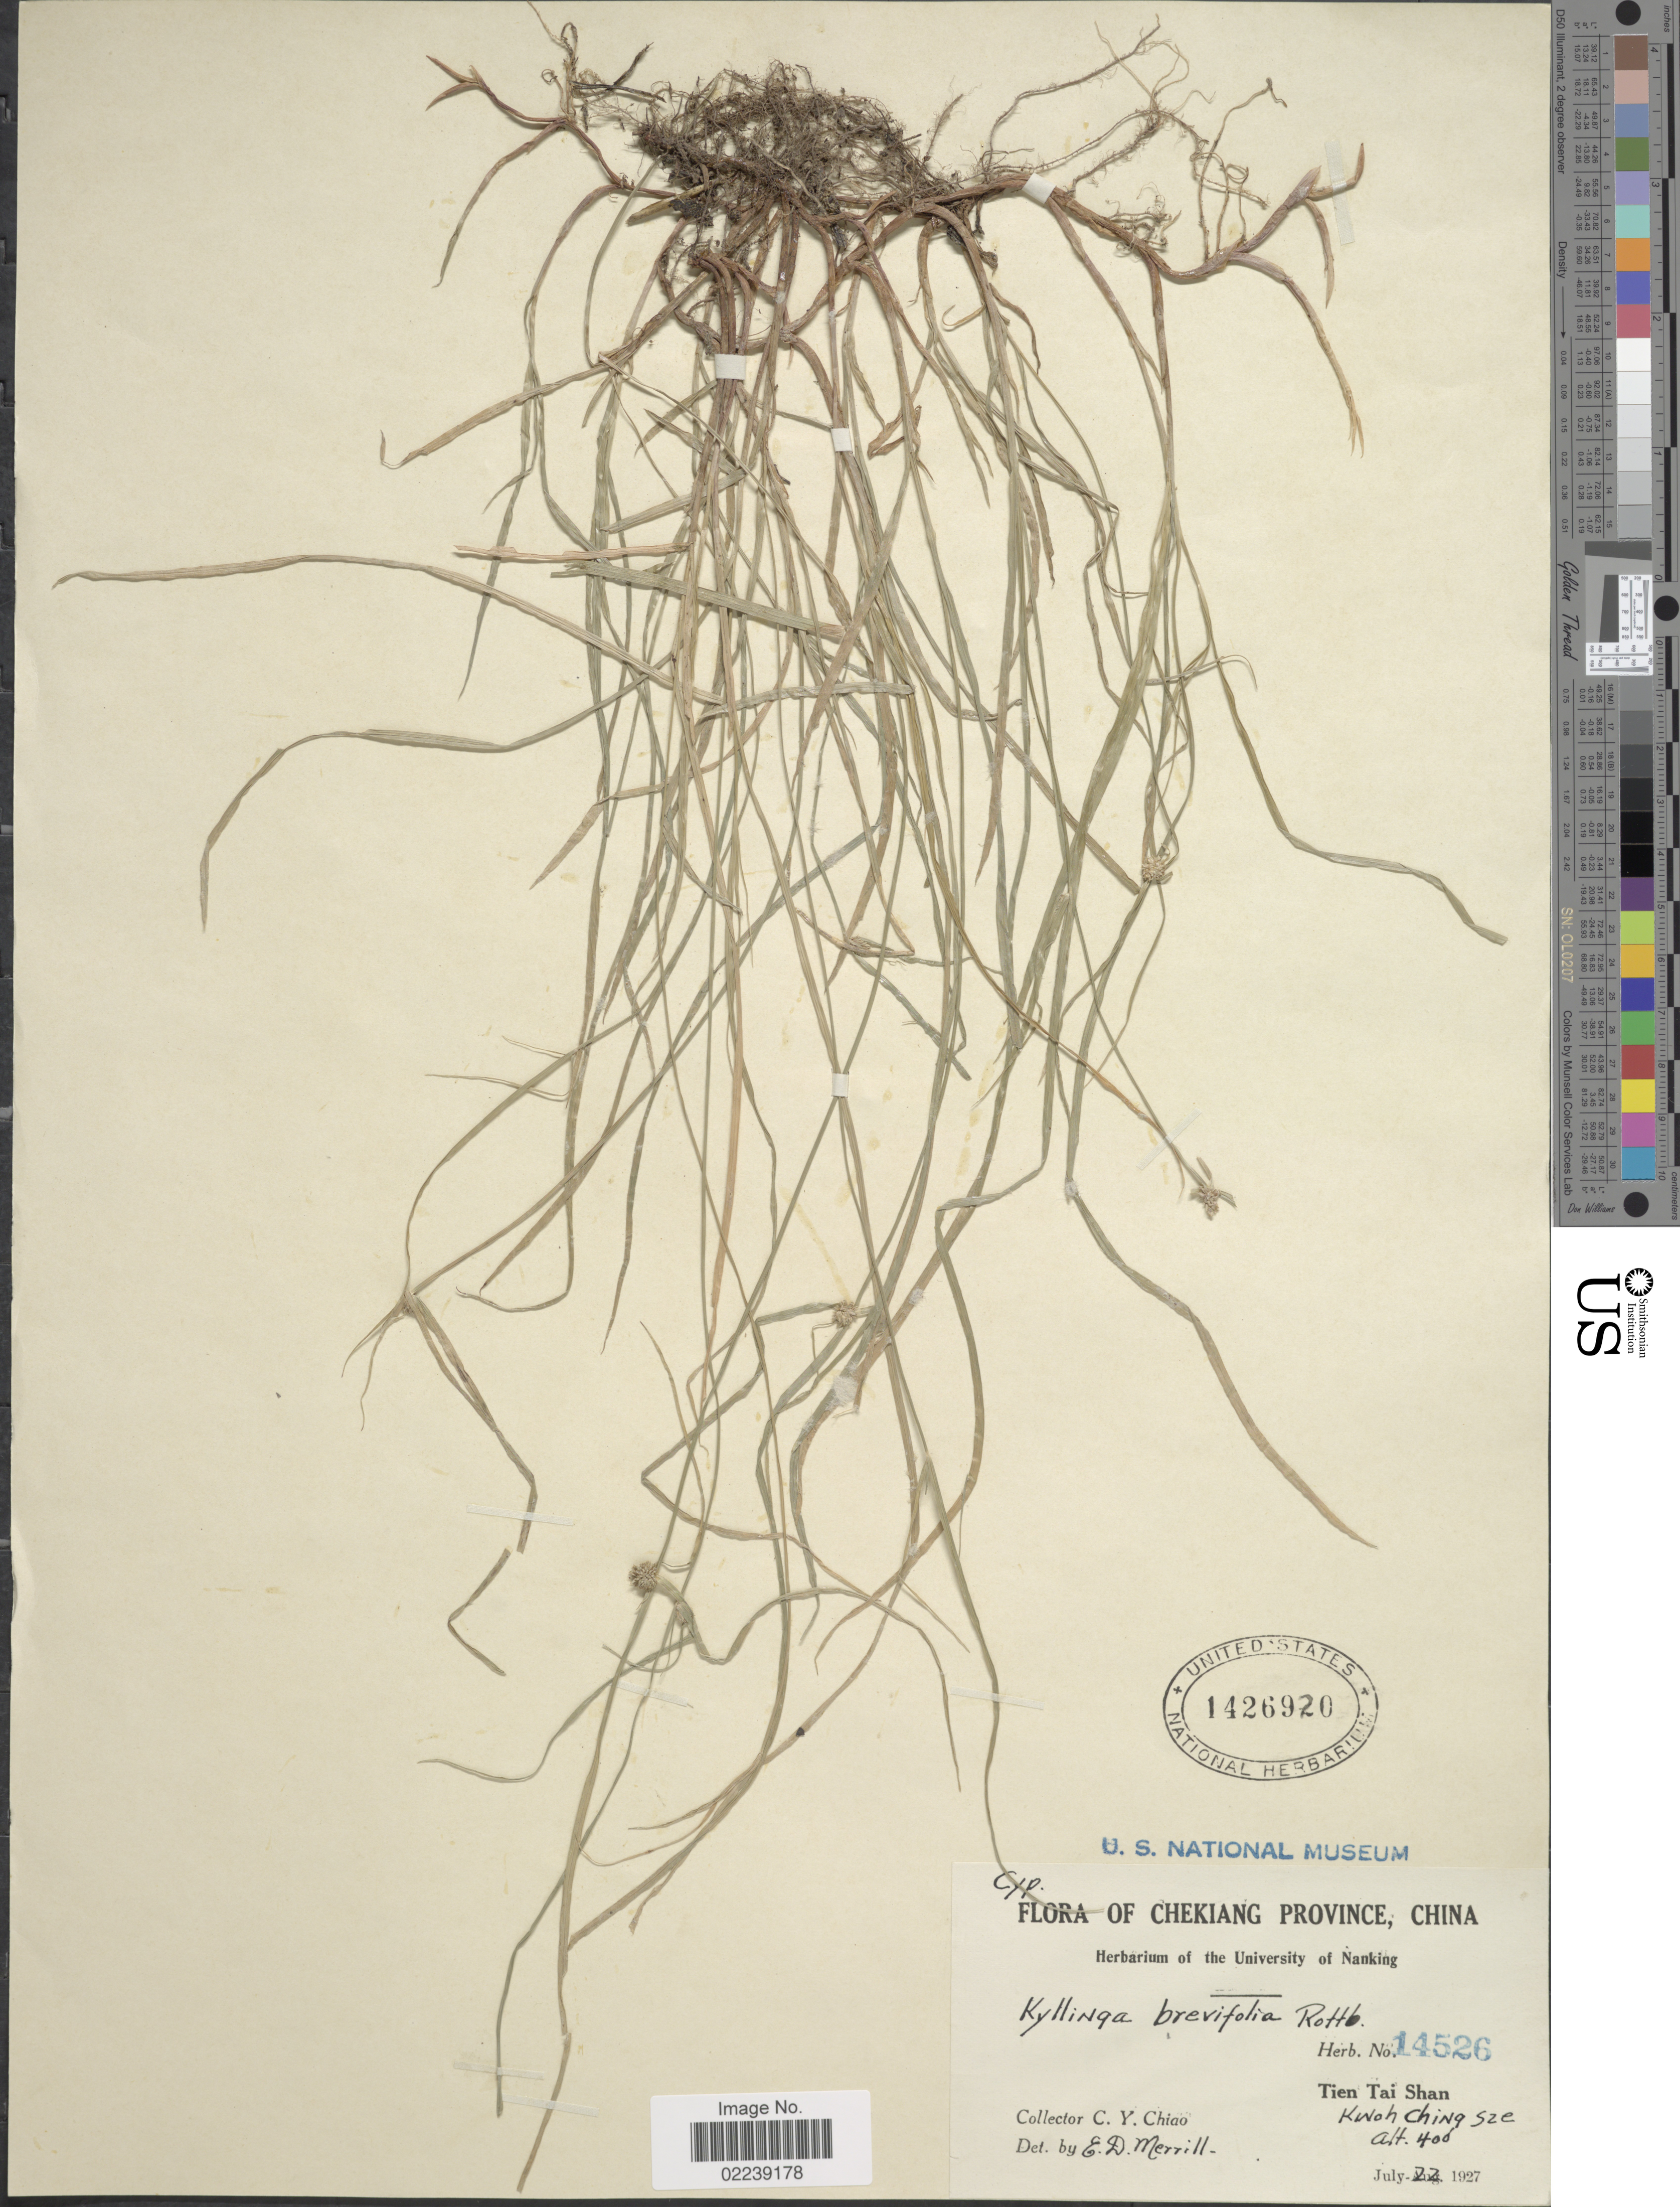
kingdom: Plantae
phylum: Tracheophyta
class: Liliopsida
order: Poales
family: Cyperaceae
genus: Cyperus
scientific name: Cyperus brevifolius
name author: (Rottb.) Hassk.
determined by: Strong, M. T., (US), Smithsonian Institution - National Museum of Natural History (UNITED STATES)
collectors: C. Y. Chiao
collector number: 14526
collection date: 1927-07-22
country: China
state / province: Zhejiang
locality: Chekiang Province. Tien Tai Shan, Kwoh Ching Sze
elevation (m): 122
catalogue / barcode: US 1426920